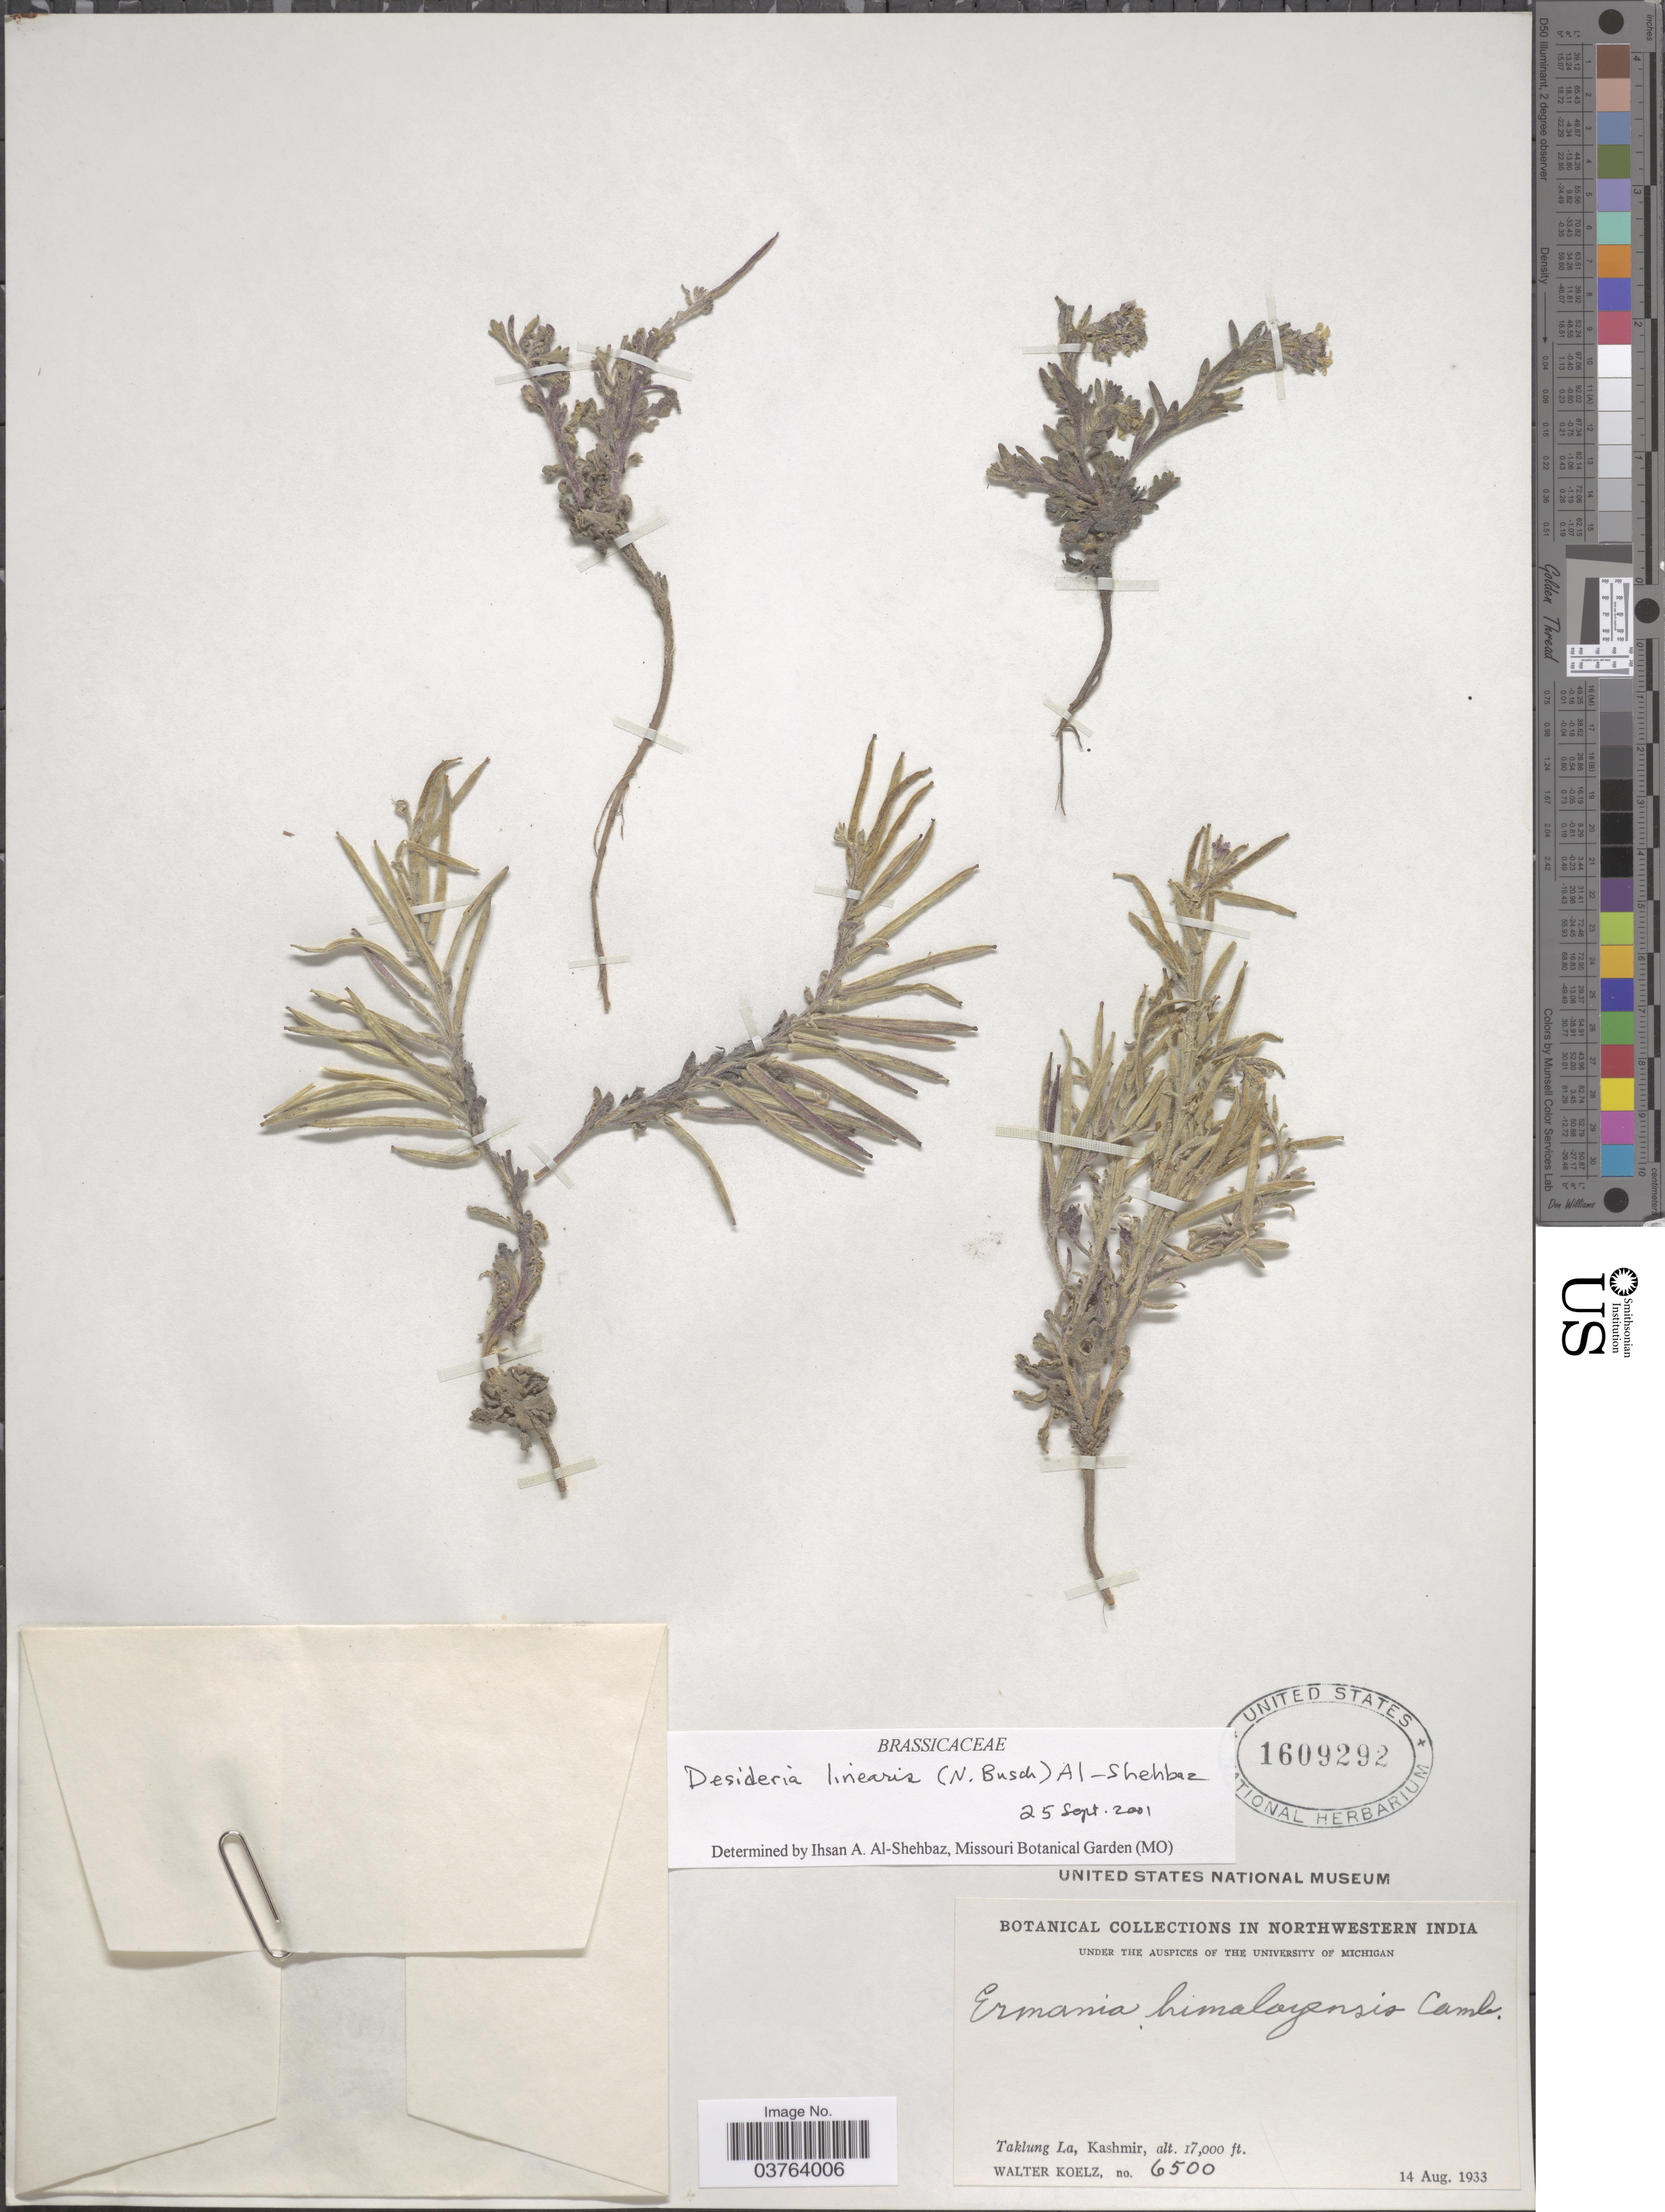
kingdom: Plantae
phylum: Tracheophyta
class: Magnoliopsida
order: Brassicales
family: Brassicaceae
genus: Desideria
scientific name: Desideria linearis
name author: (N. Busch & C.A. Mey.) Al-Shehbaz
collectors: W. N. Koelz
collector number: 6500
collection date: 1933-08-14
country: India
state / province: Jammu and Kashmir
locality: Northwestern India. Taklung La, Kashmir.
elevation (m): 5182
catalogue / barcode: US 1609292